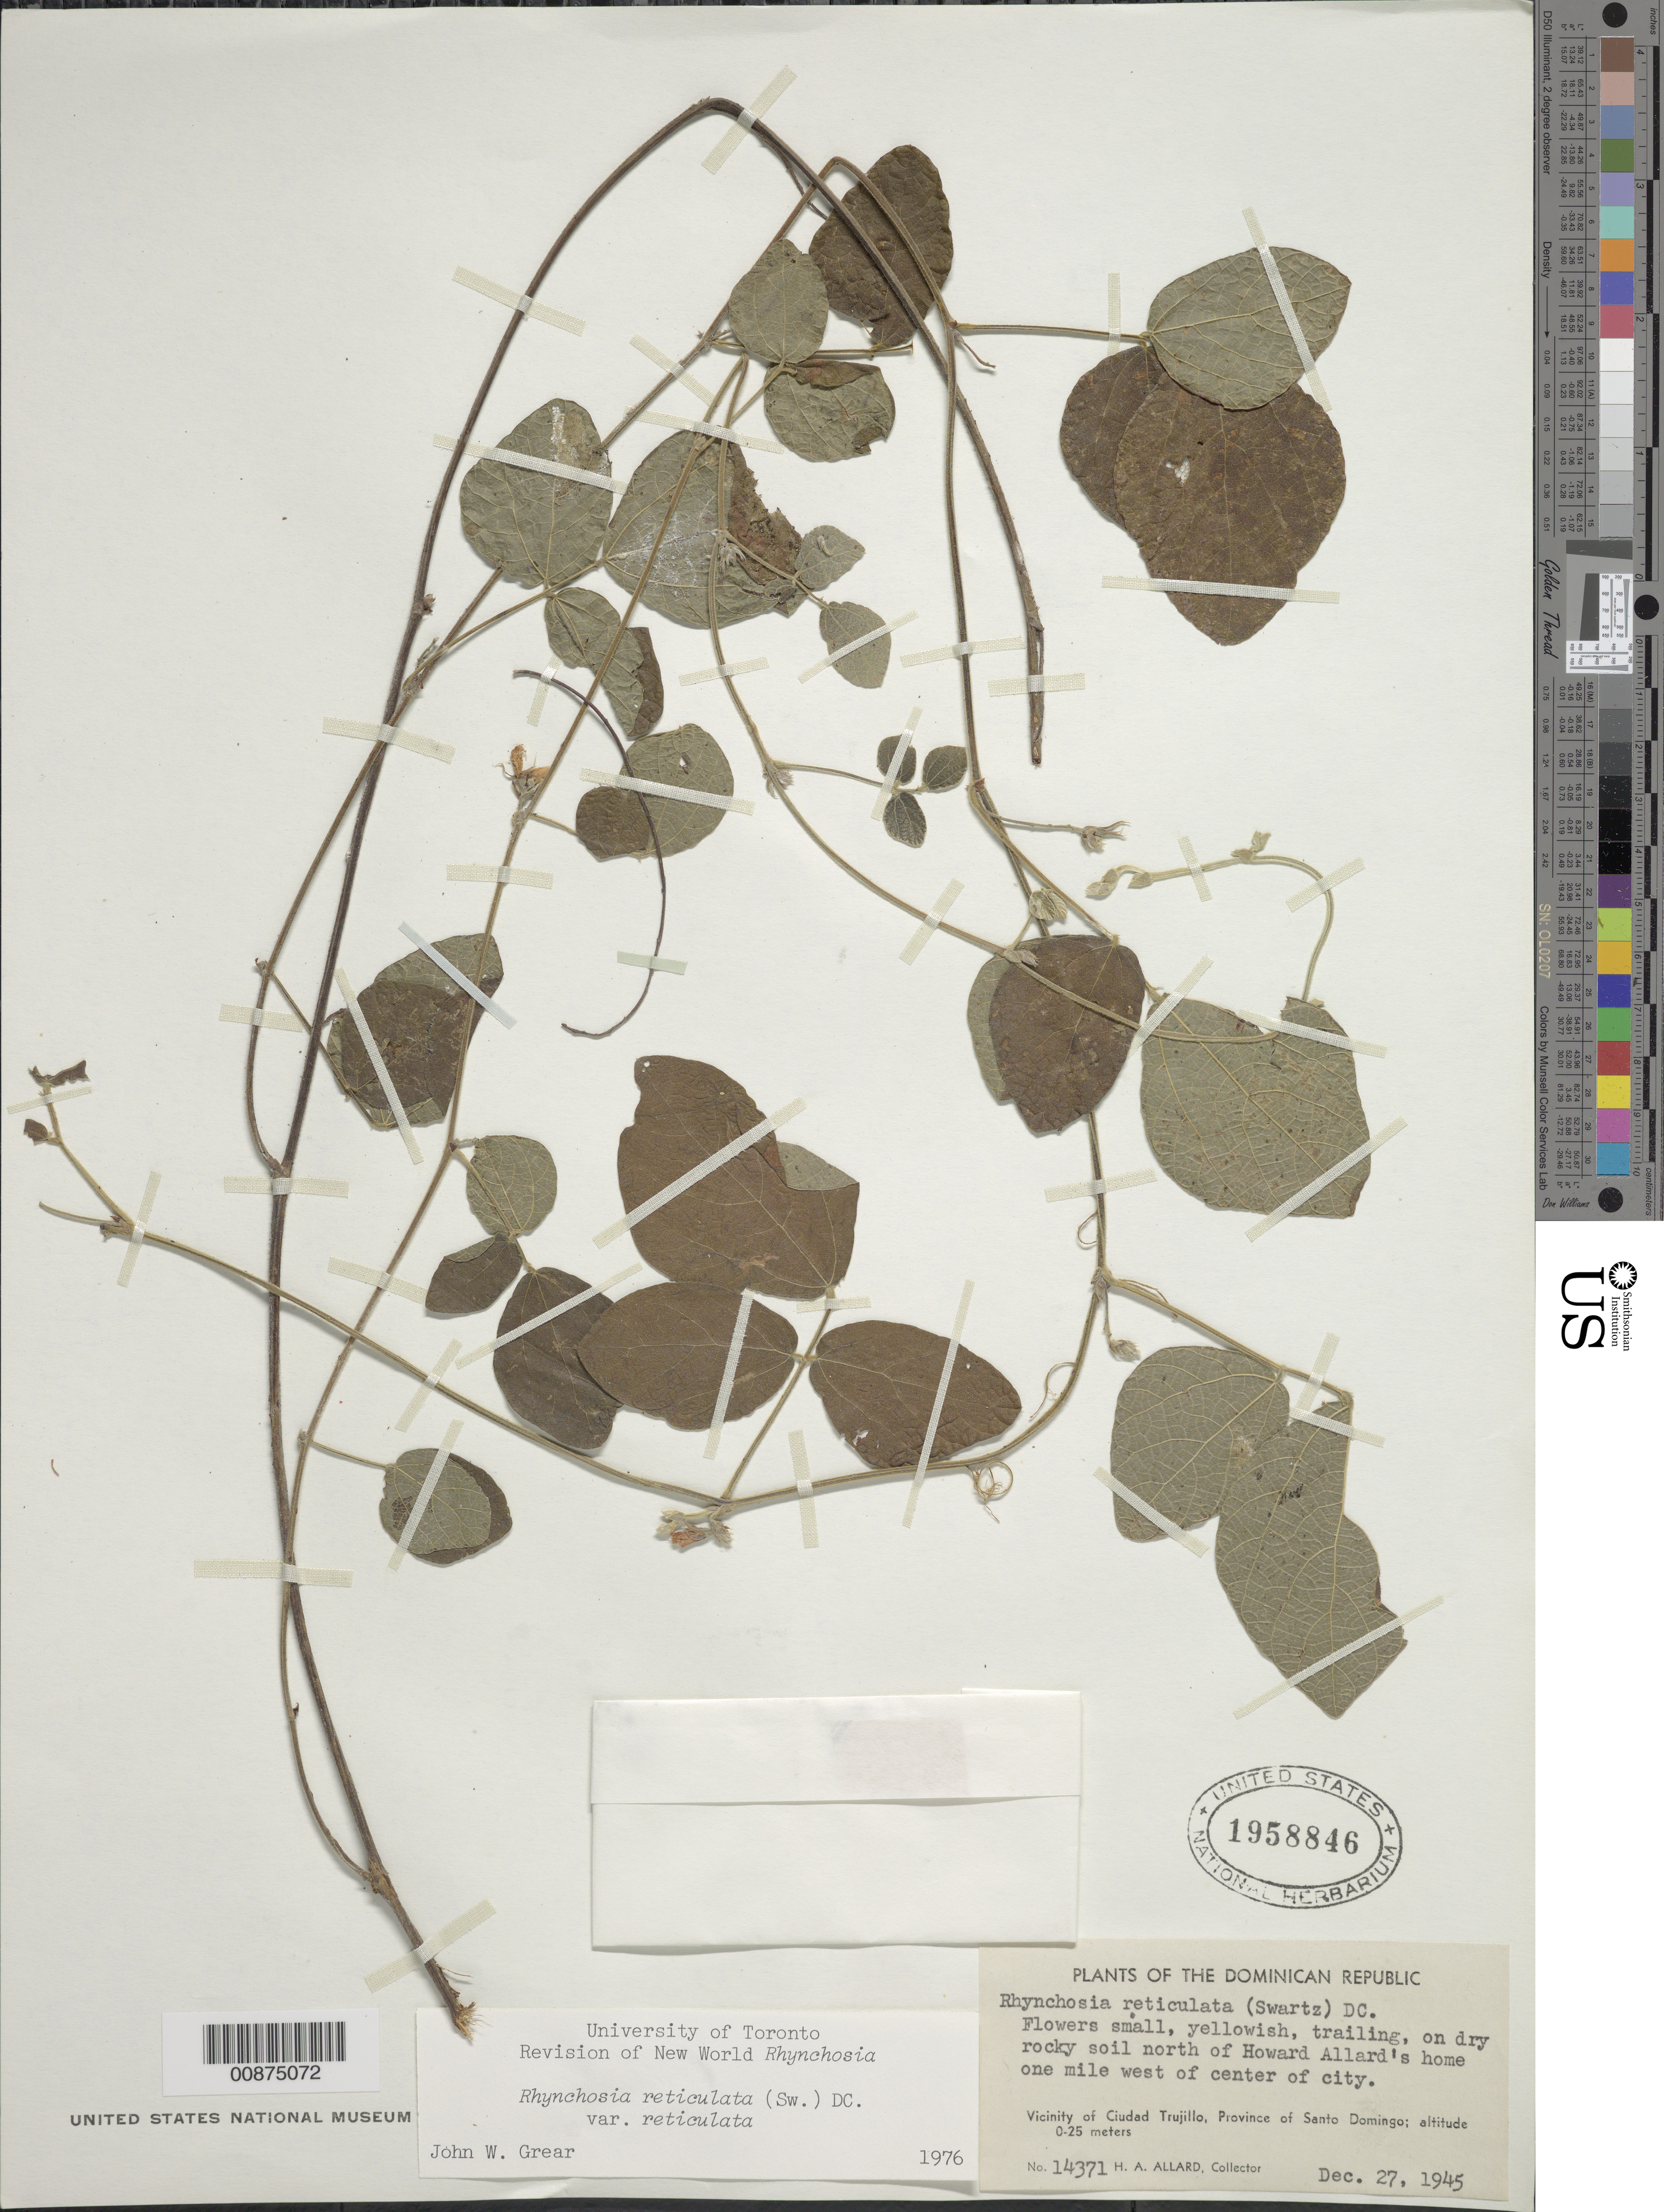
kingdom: Plantae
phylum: Tracheophyta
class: Magnoliopsida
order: Fabales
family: Fabaceae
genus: Rhynchosia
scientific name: Rhynchosia reticulata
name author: (Sw.) DC.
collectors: H. A. Allard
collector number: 14371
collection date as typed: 27 Dec 1945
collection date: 1945-12-27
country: Dominican Republic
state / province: Distrito Nacional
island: Hispaniola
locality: Vicinity of Ciudad Trujillo, Province of Santo Domingo (obsolete). North of Howard Allard's home, one mile west of center of city.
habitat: Trailing, on dry rocky soil.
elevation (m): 0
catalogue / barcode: US 1958846